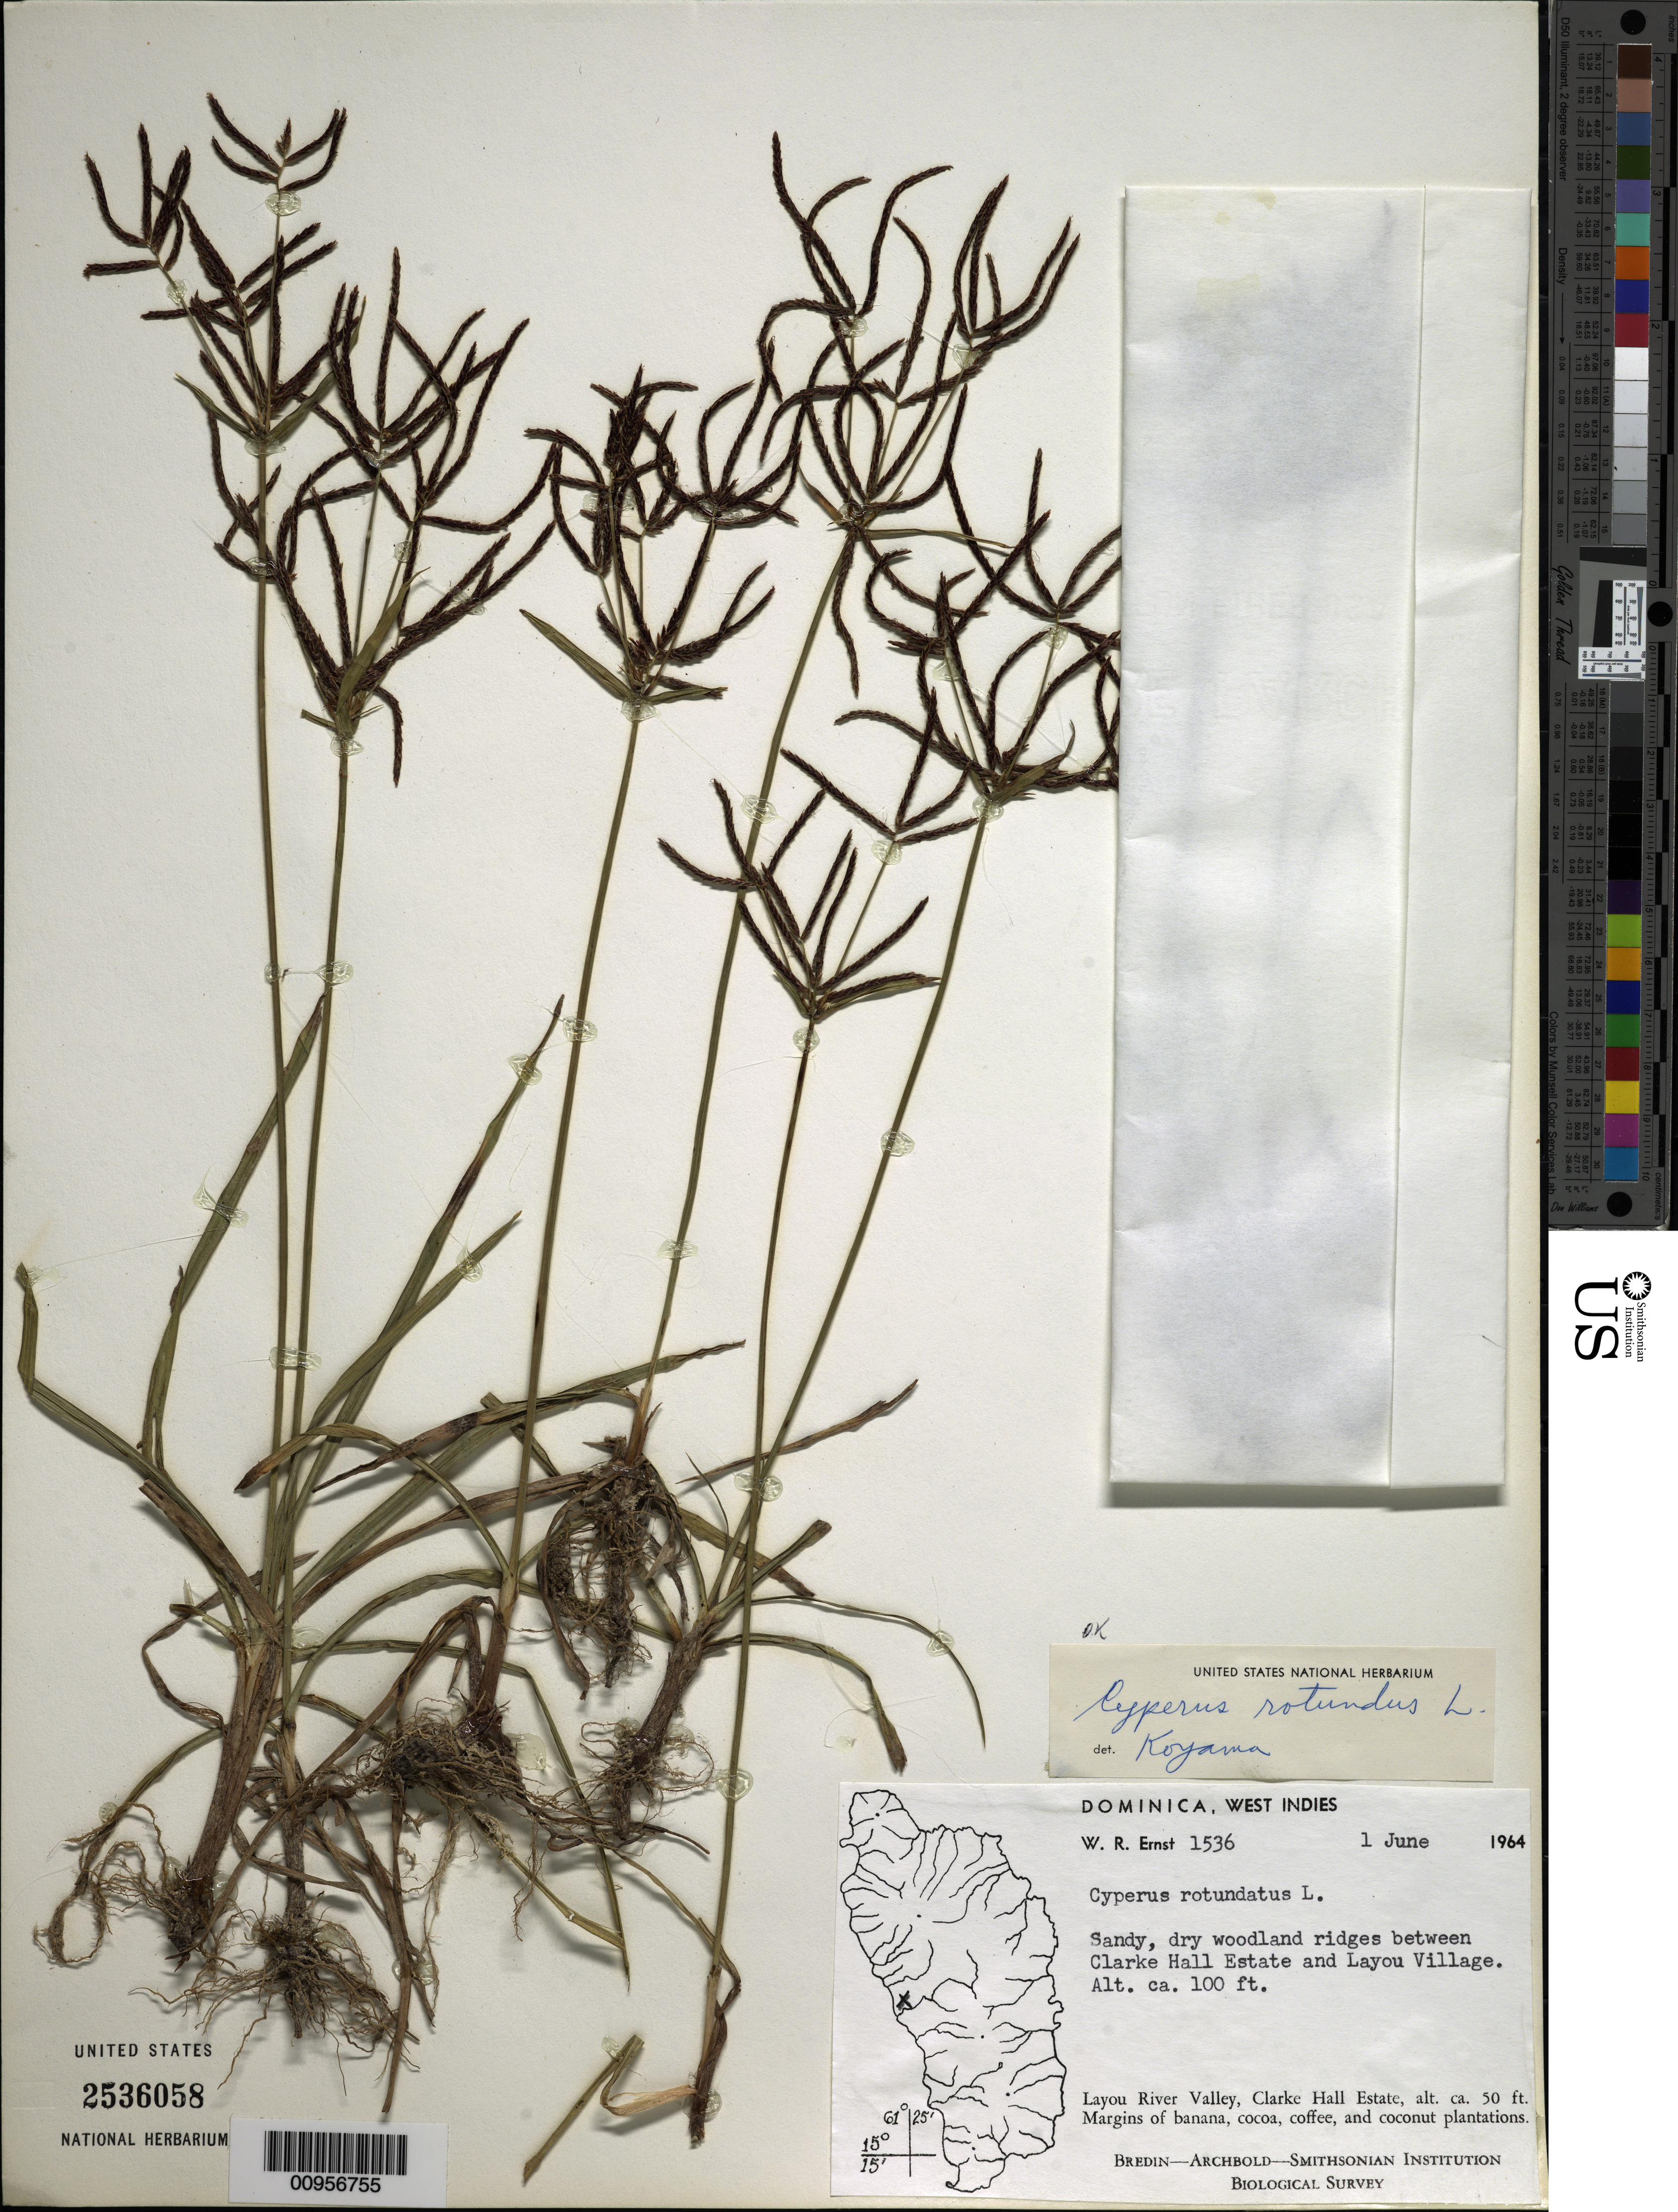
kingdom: Plantae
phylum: Tracheophyta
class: Liliopsida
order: Poales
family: Cyperaceae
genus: Cyperus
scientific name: Cyperus rotundus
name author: L.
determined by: Koyama, --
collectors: W. R. Ernst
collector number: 1536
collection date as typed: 01 Jun 1964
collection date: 1964-06-01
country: Dominica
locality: Dry woodland ridges between Clarke Hall Estate and Layou Village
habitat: Sandy, dry woodland ridges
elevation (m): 30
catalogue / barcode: US 2536058